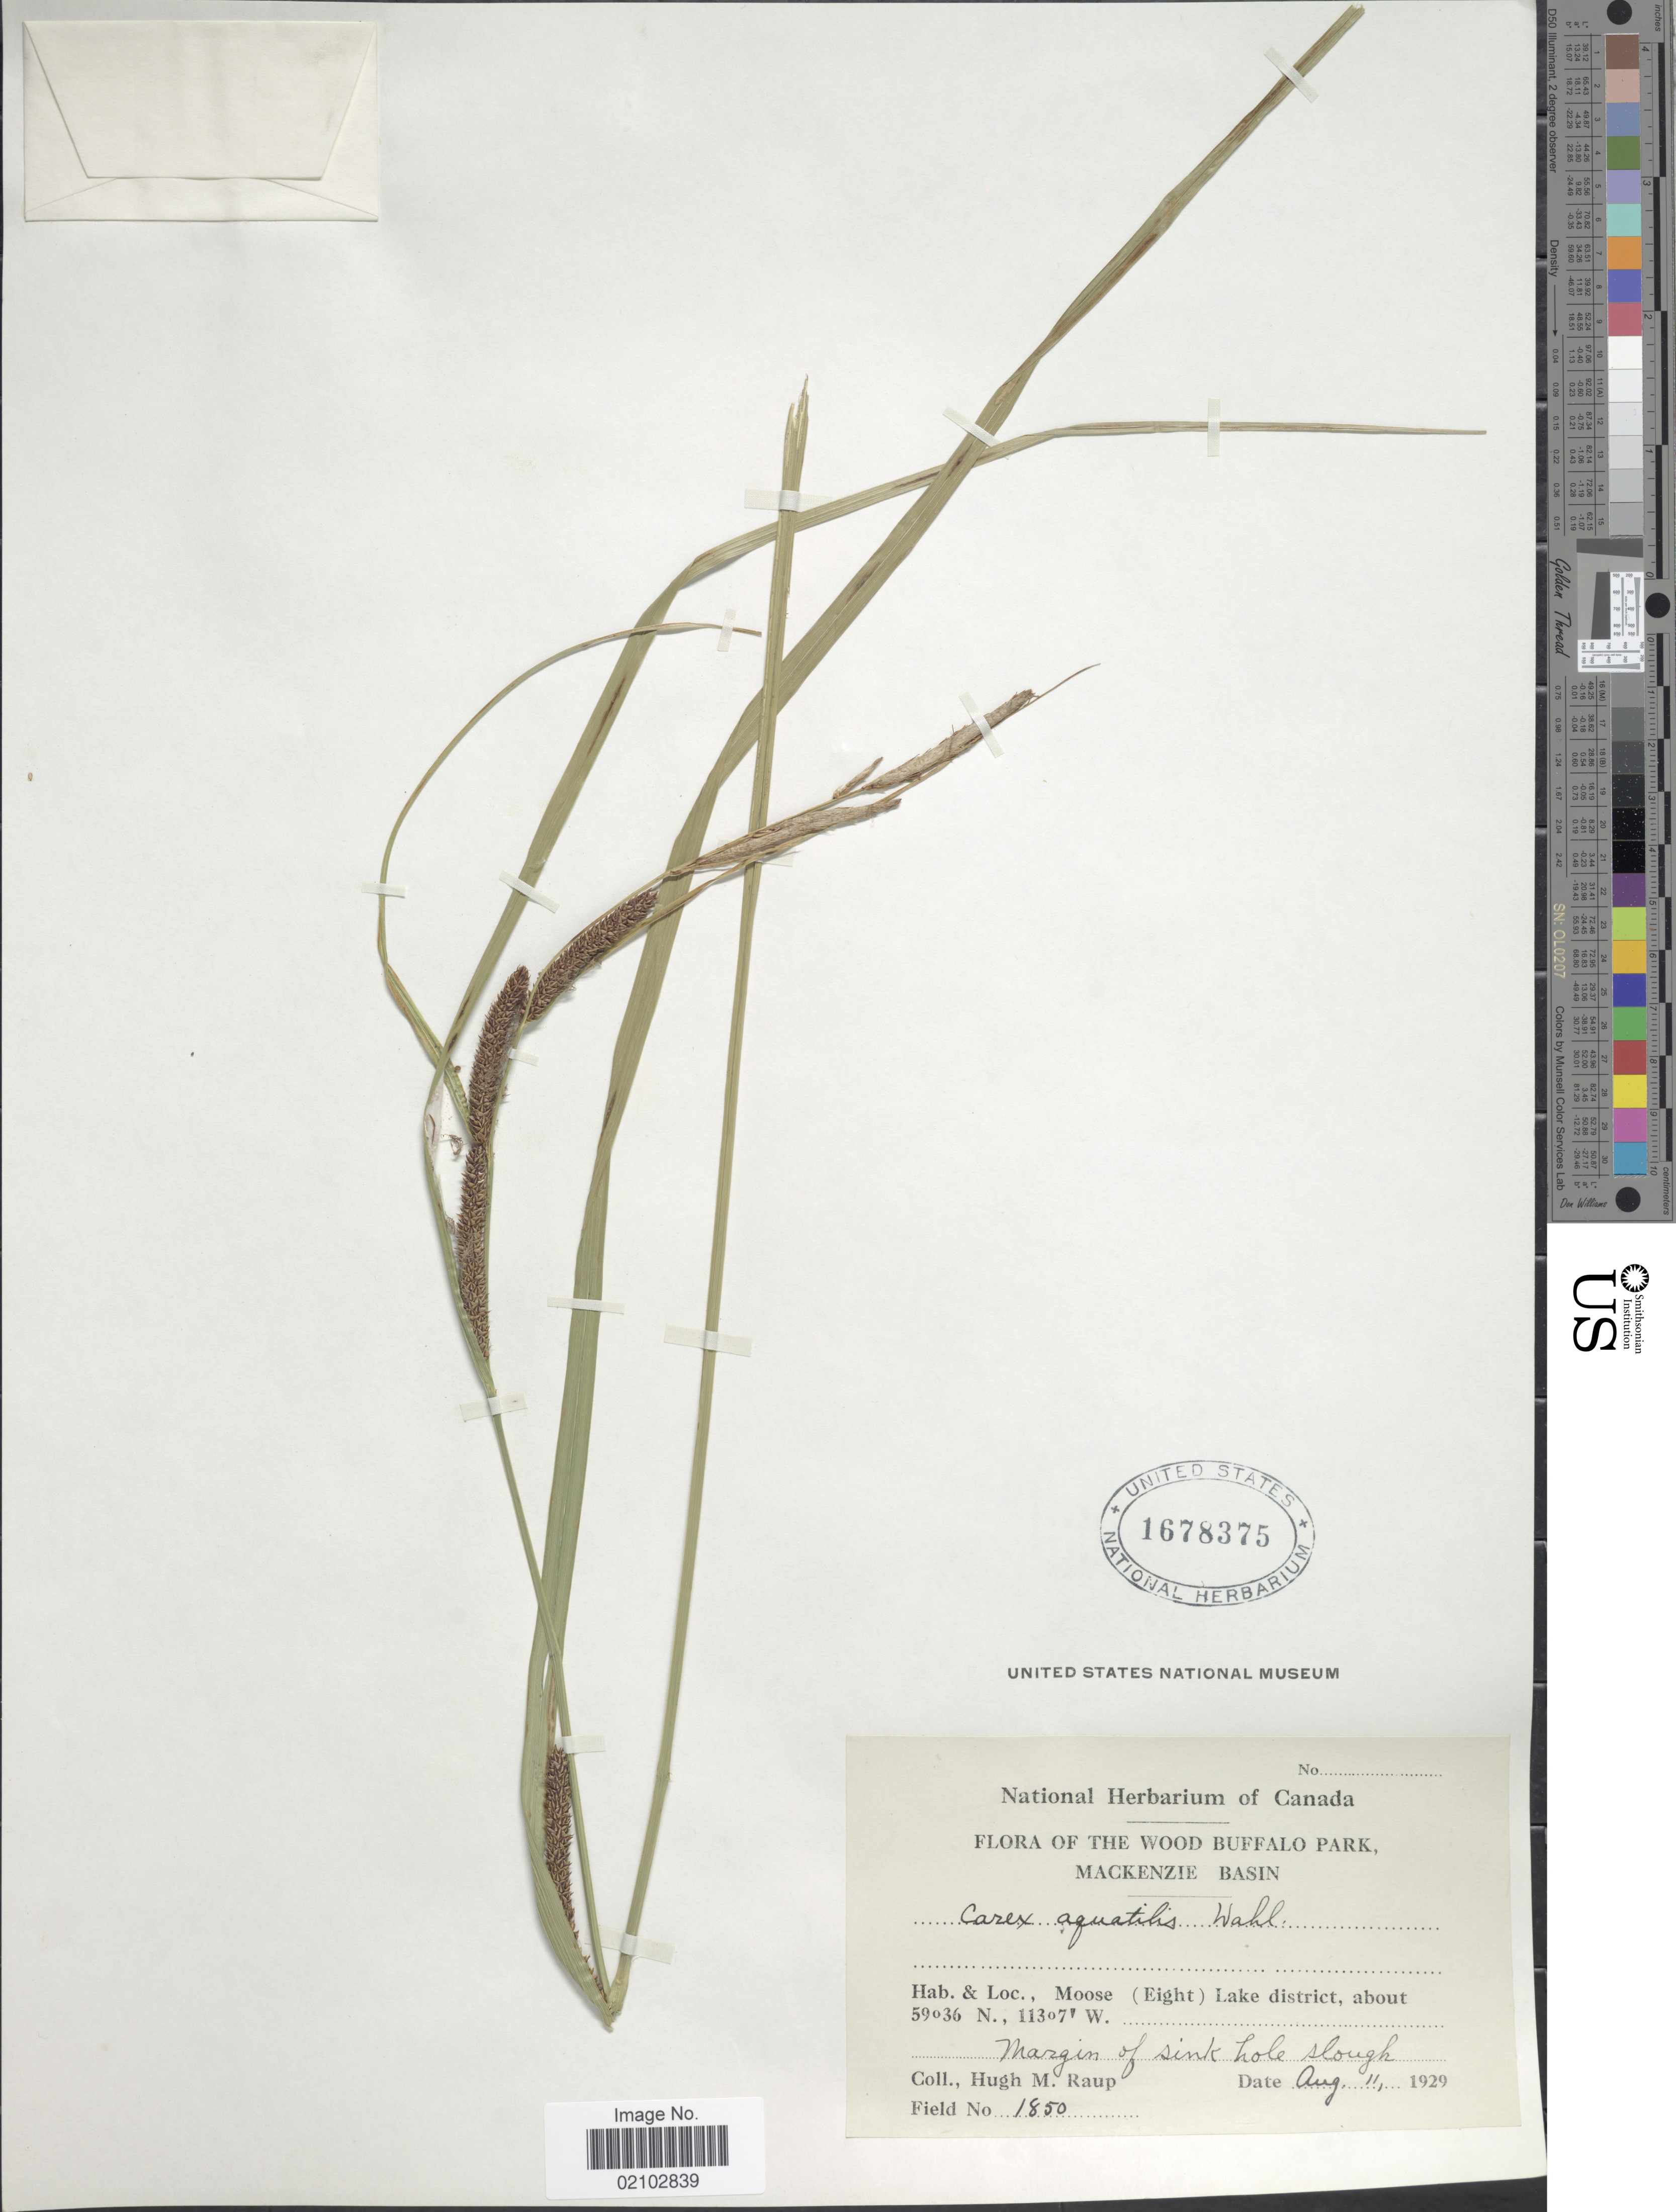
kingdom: Plantae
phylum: Tracheophyta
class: Liliopsida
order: Poales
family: Cyperaceae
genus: Carex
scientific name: Carex aquatilis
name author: Wahlenb.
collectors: H. Raup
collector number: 1850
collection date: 1929-08-11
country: Canada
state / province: Alberta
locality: The Wood Buffalo Park, Mackenzie Basin, Moose (Eight) Lake district, margin of sink hole slough.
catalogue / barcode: US 1678375